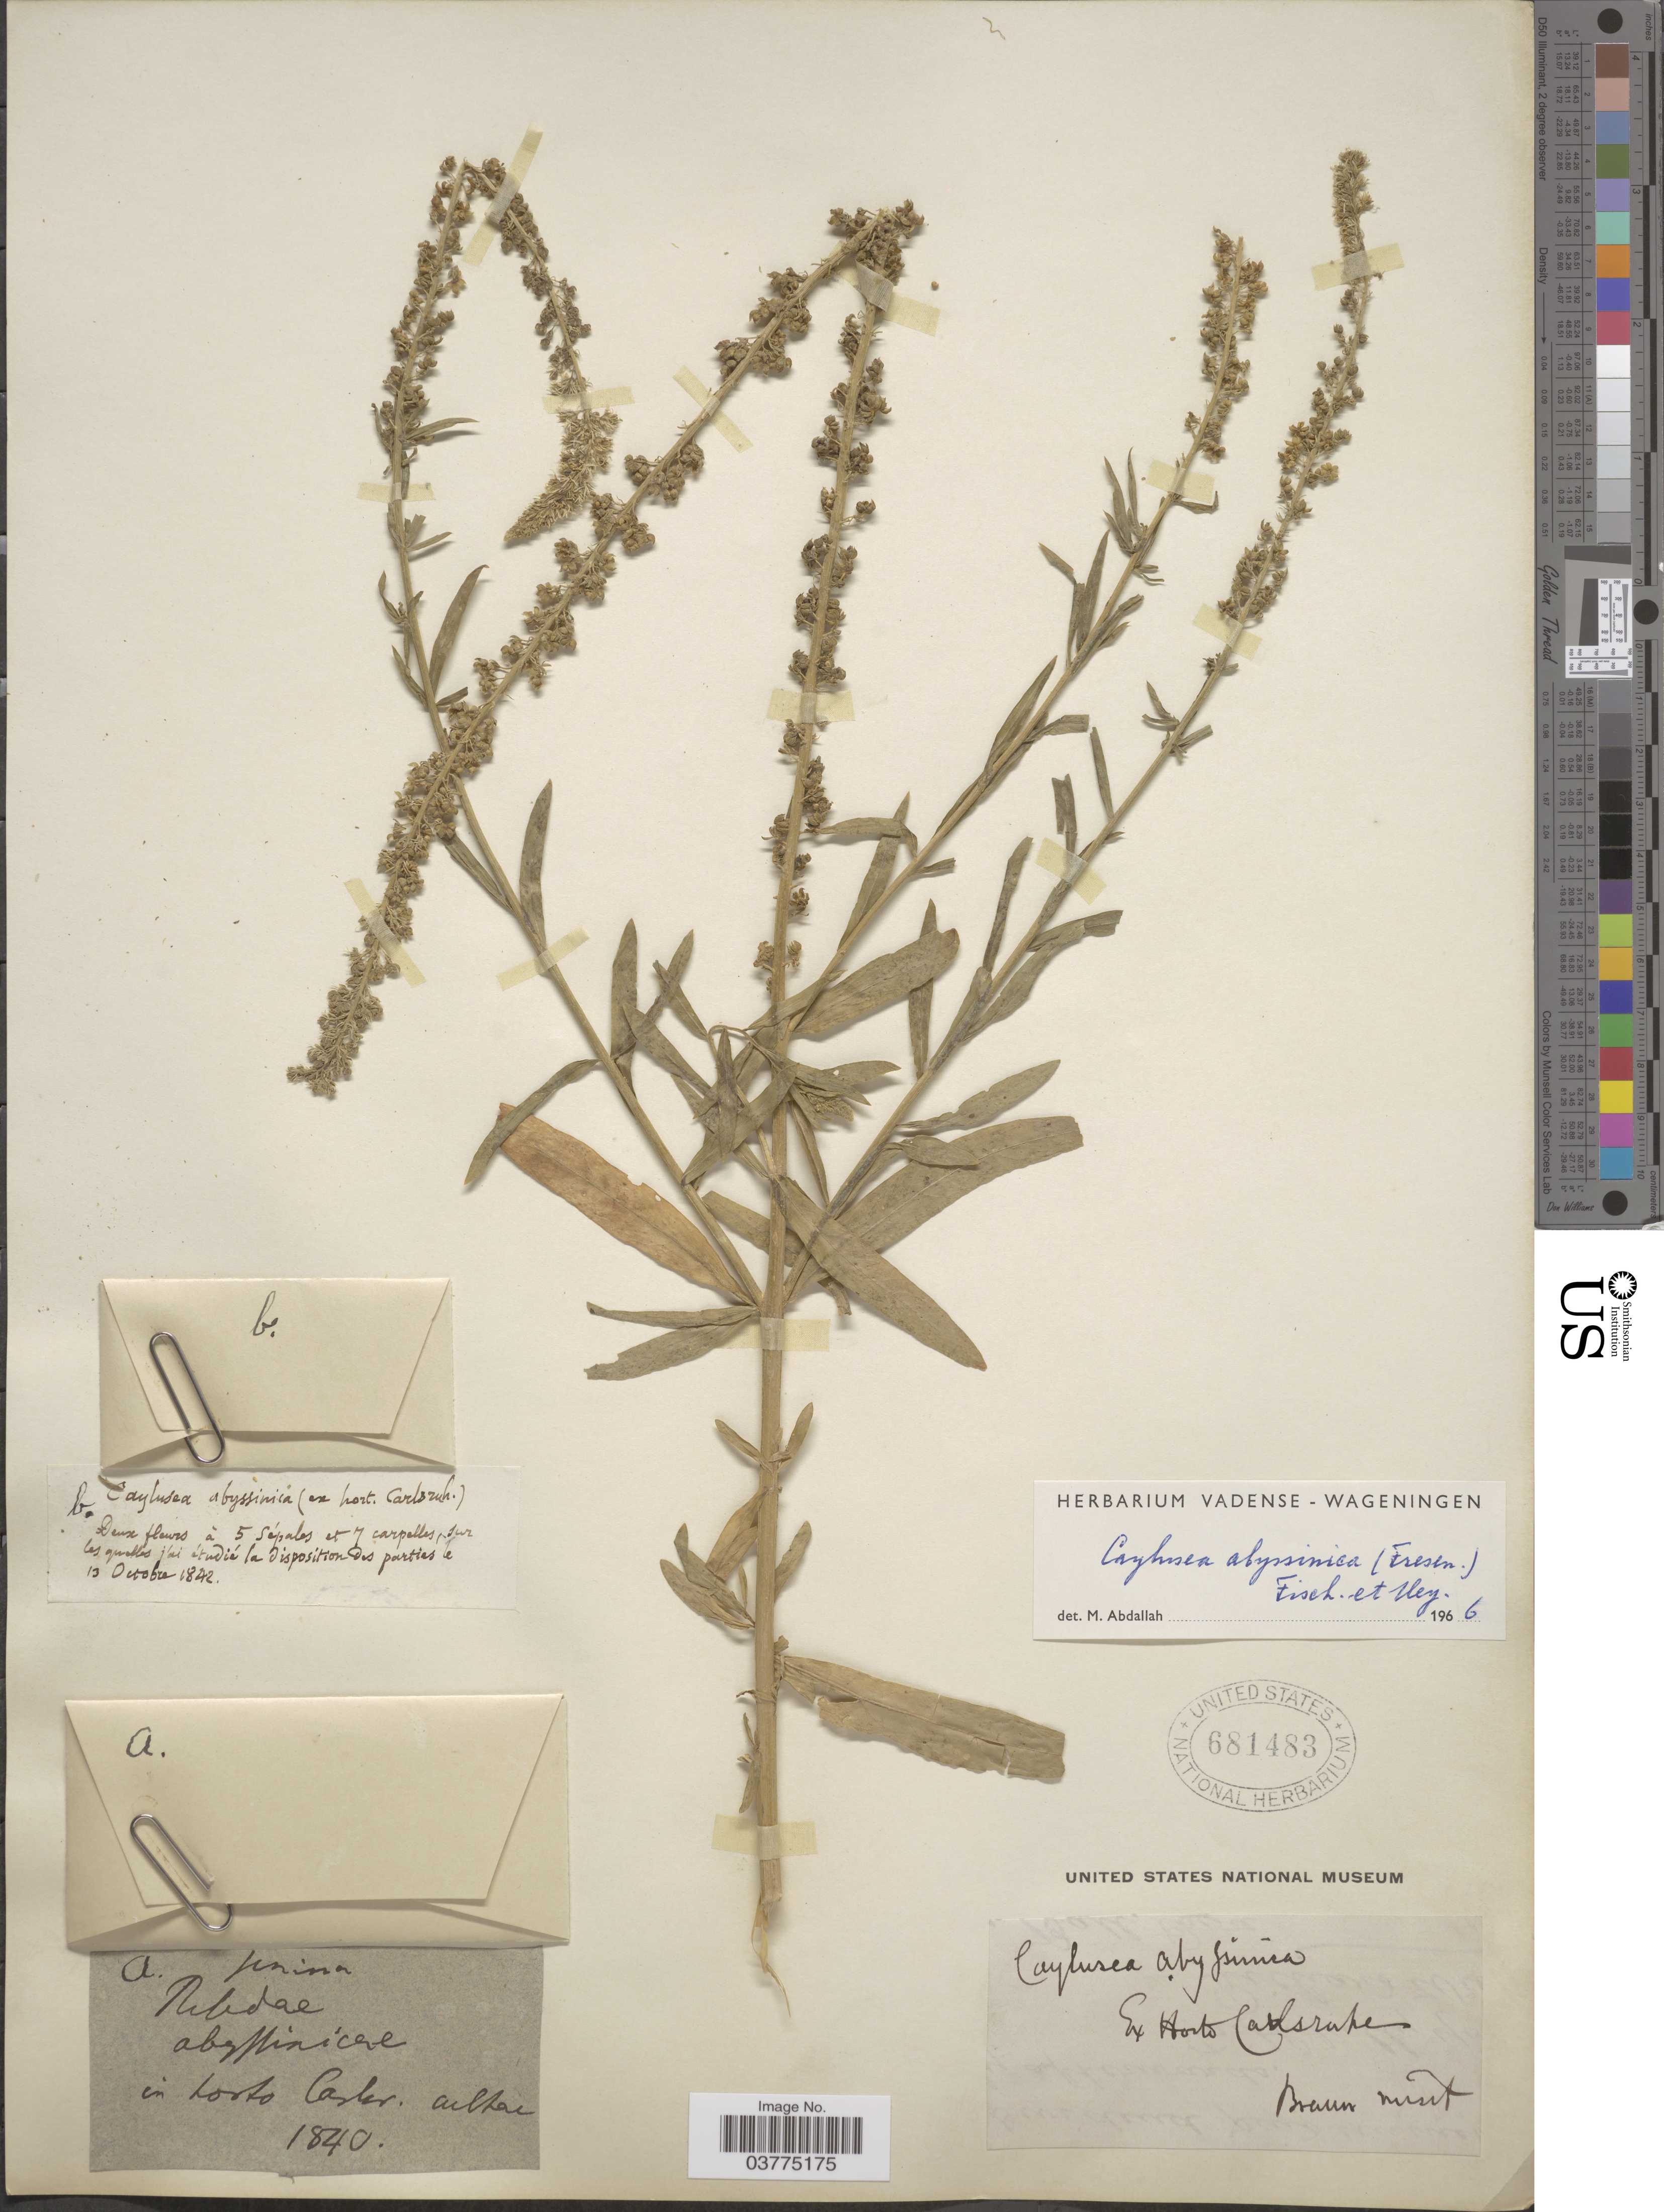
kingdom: Plantae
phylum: Tracheophyta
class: Magnoliopsida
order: Brassicales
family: Resedaceae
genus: Caylusea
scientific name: Caylusea abyssinica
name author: (Fresen.) Fisch. & C.A. Mey.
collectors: Hort. Carlsr.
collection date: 1842-10-13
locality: In horto Carlsr cultae.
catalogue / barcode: US 681483